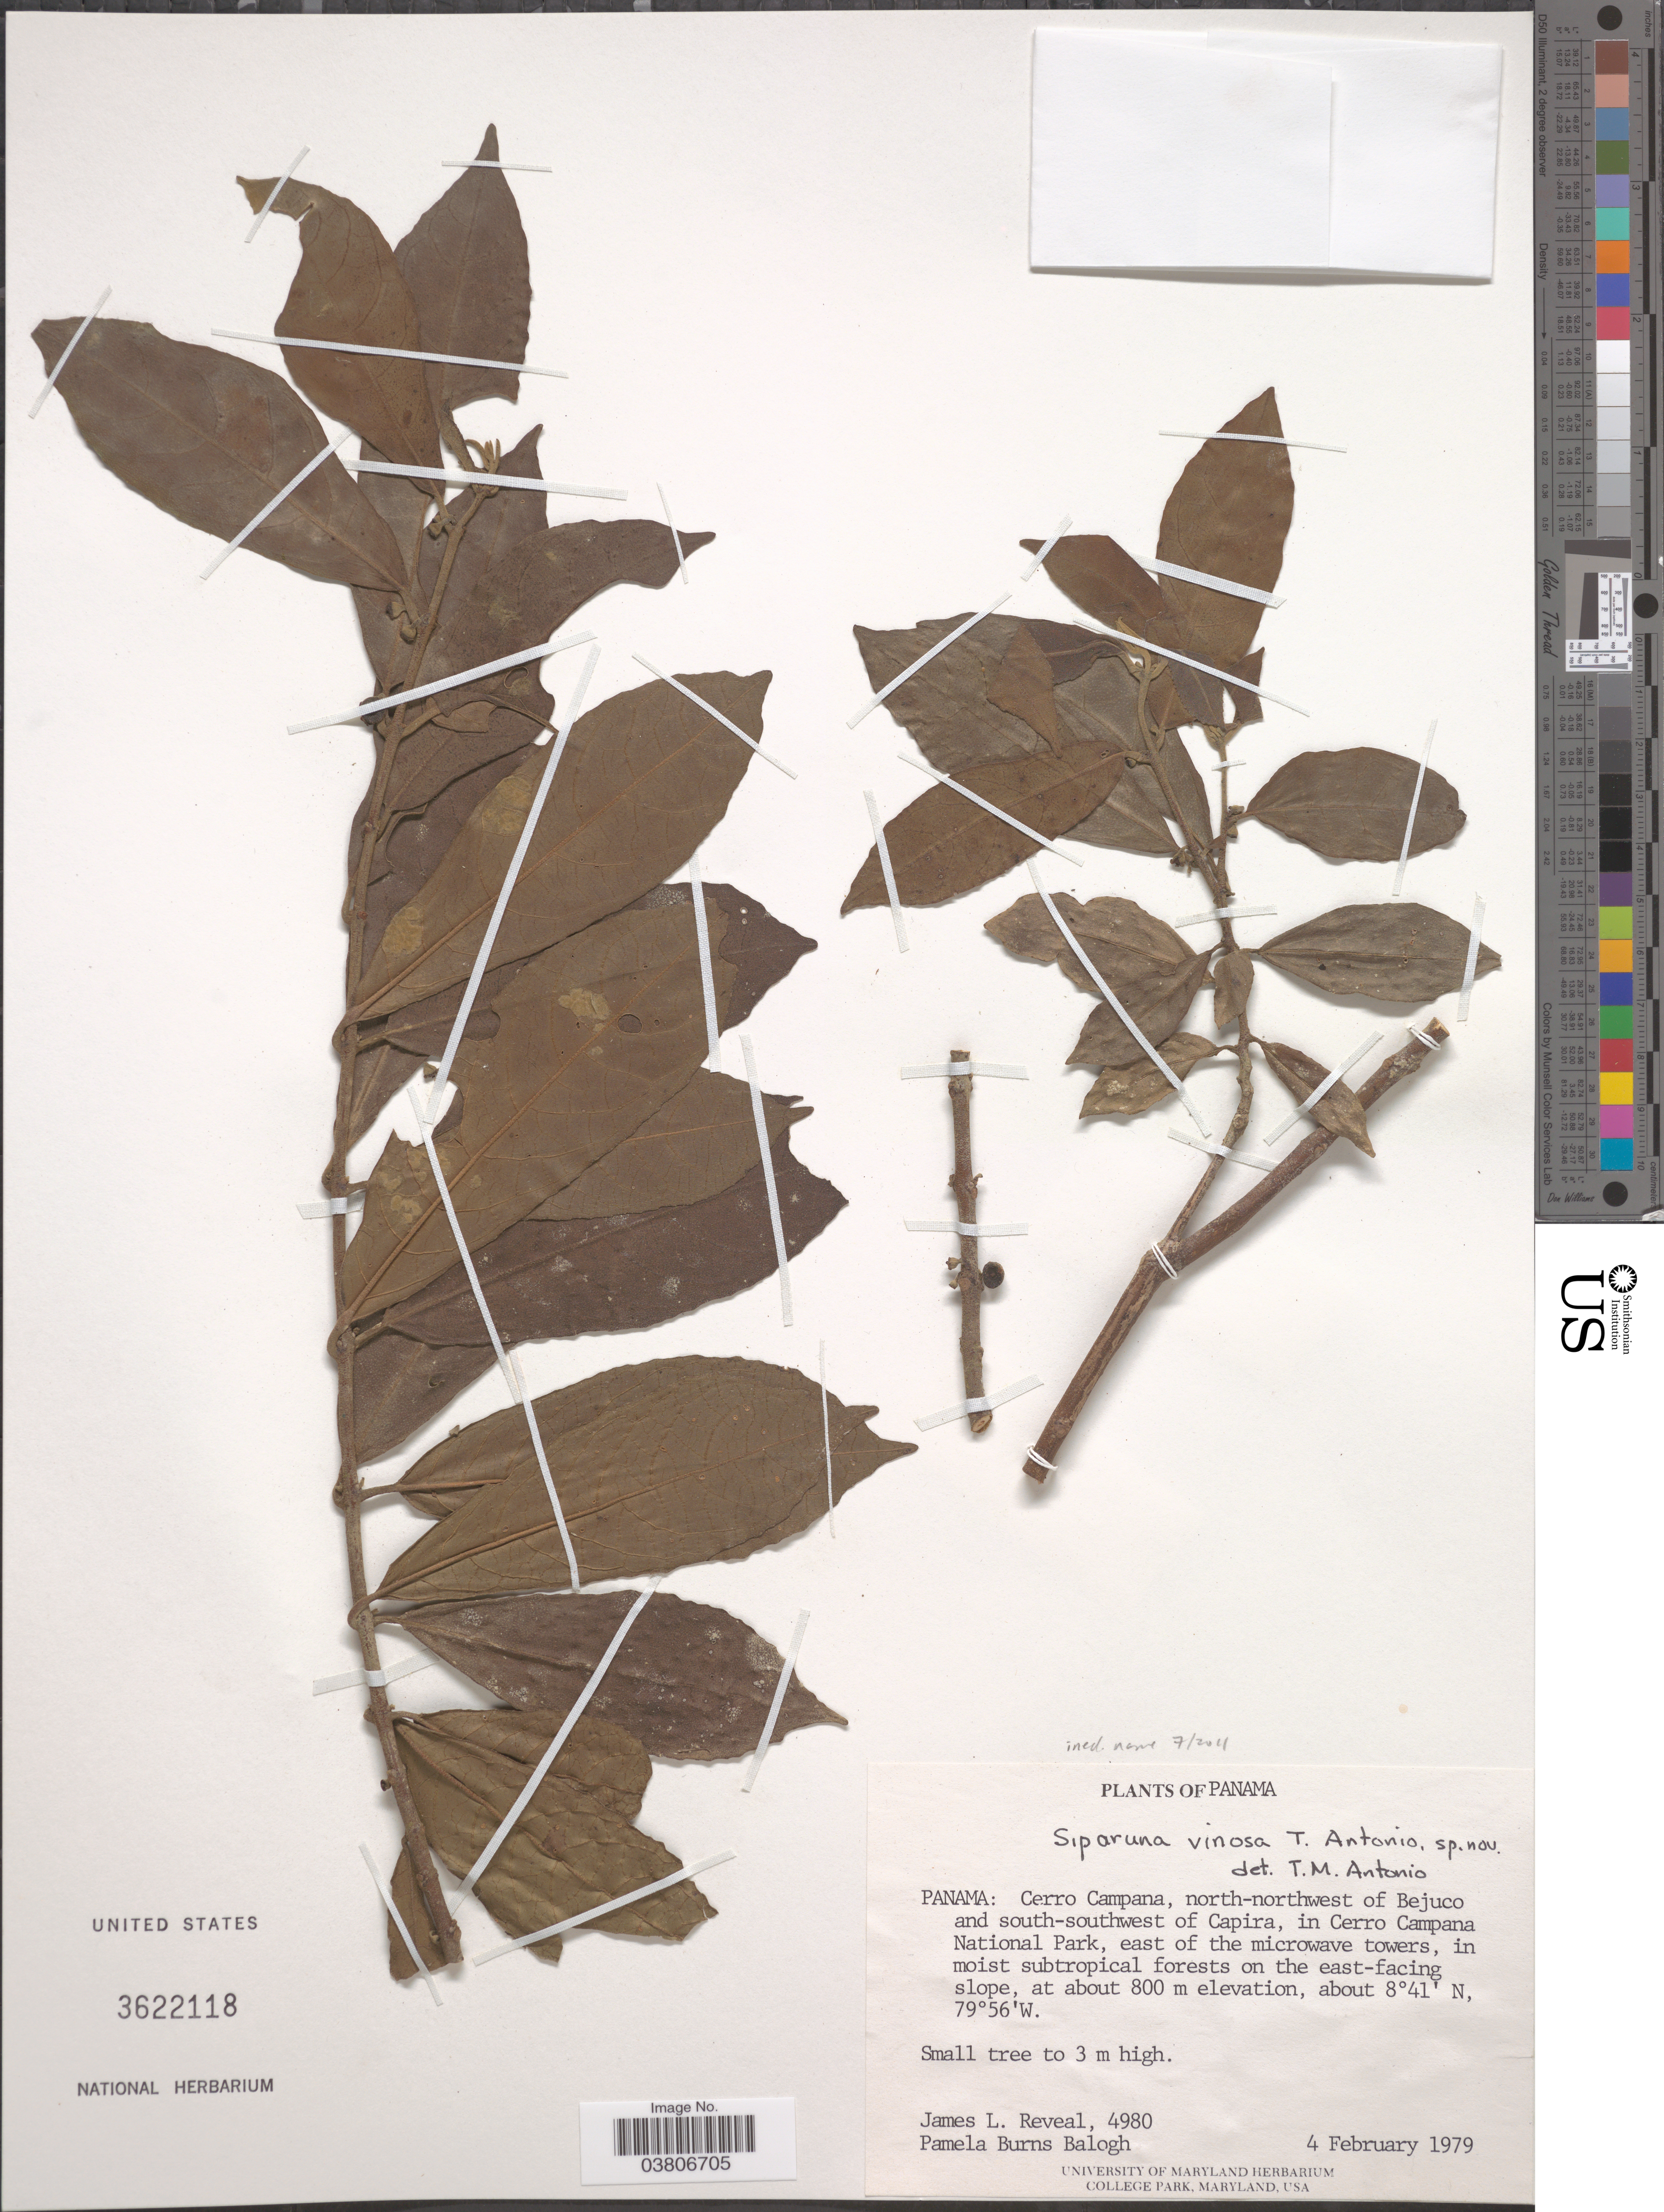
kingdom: Plantae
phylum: Tracheophyta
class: Magnoliopsida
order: Laurales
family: Siparunaceae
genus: Siparuna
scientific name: Siparuna sp.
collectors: J. L. Reveal & P. Burns-Balogh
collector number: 4980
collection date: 1979-02-04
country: Panama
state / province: Panamá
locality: Cerro Campana, north-northwest of Bejuco and south-southwest of Capira, in Cerro Campana National Park, east of the microwave towers, in moist subtropical forests on the east-facing slope.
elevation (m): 800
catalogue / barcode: US 3622118